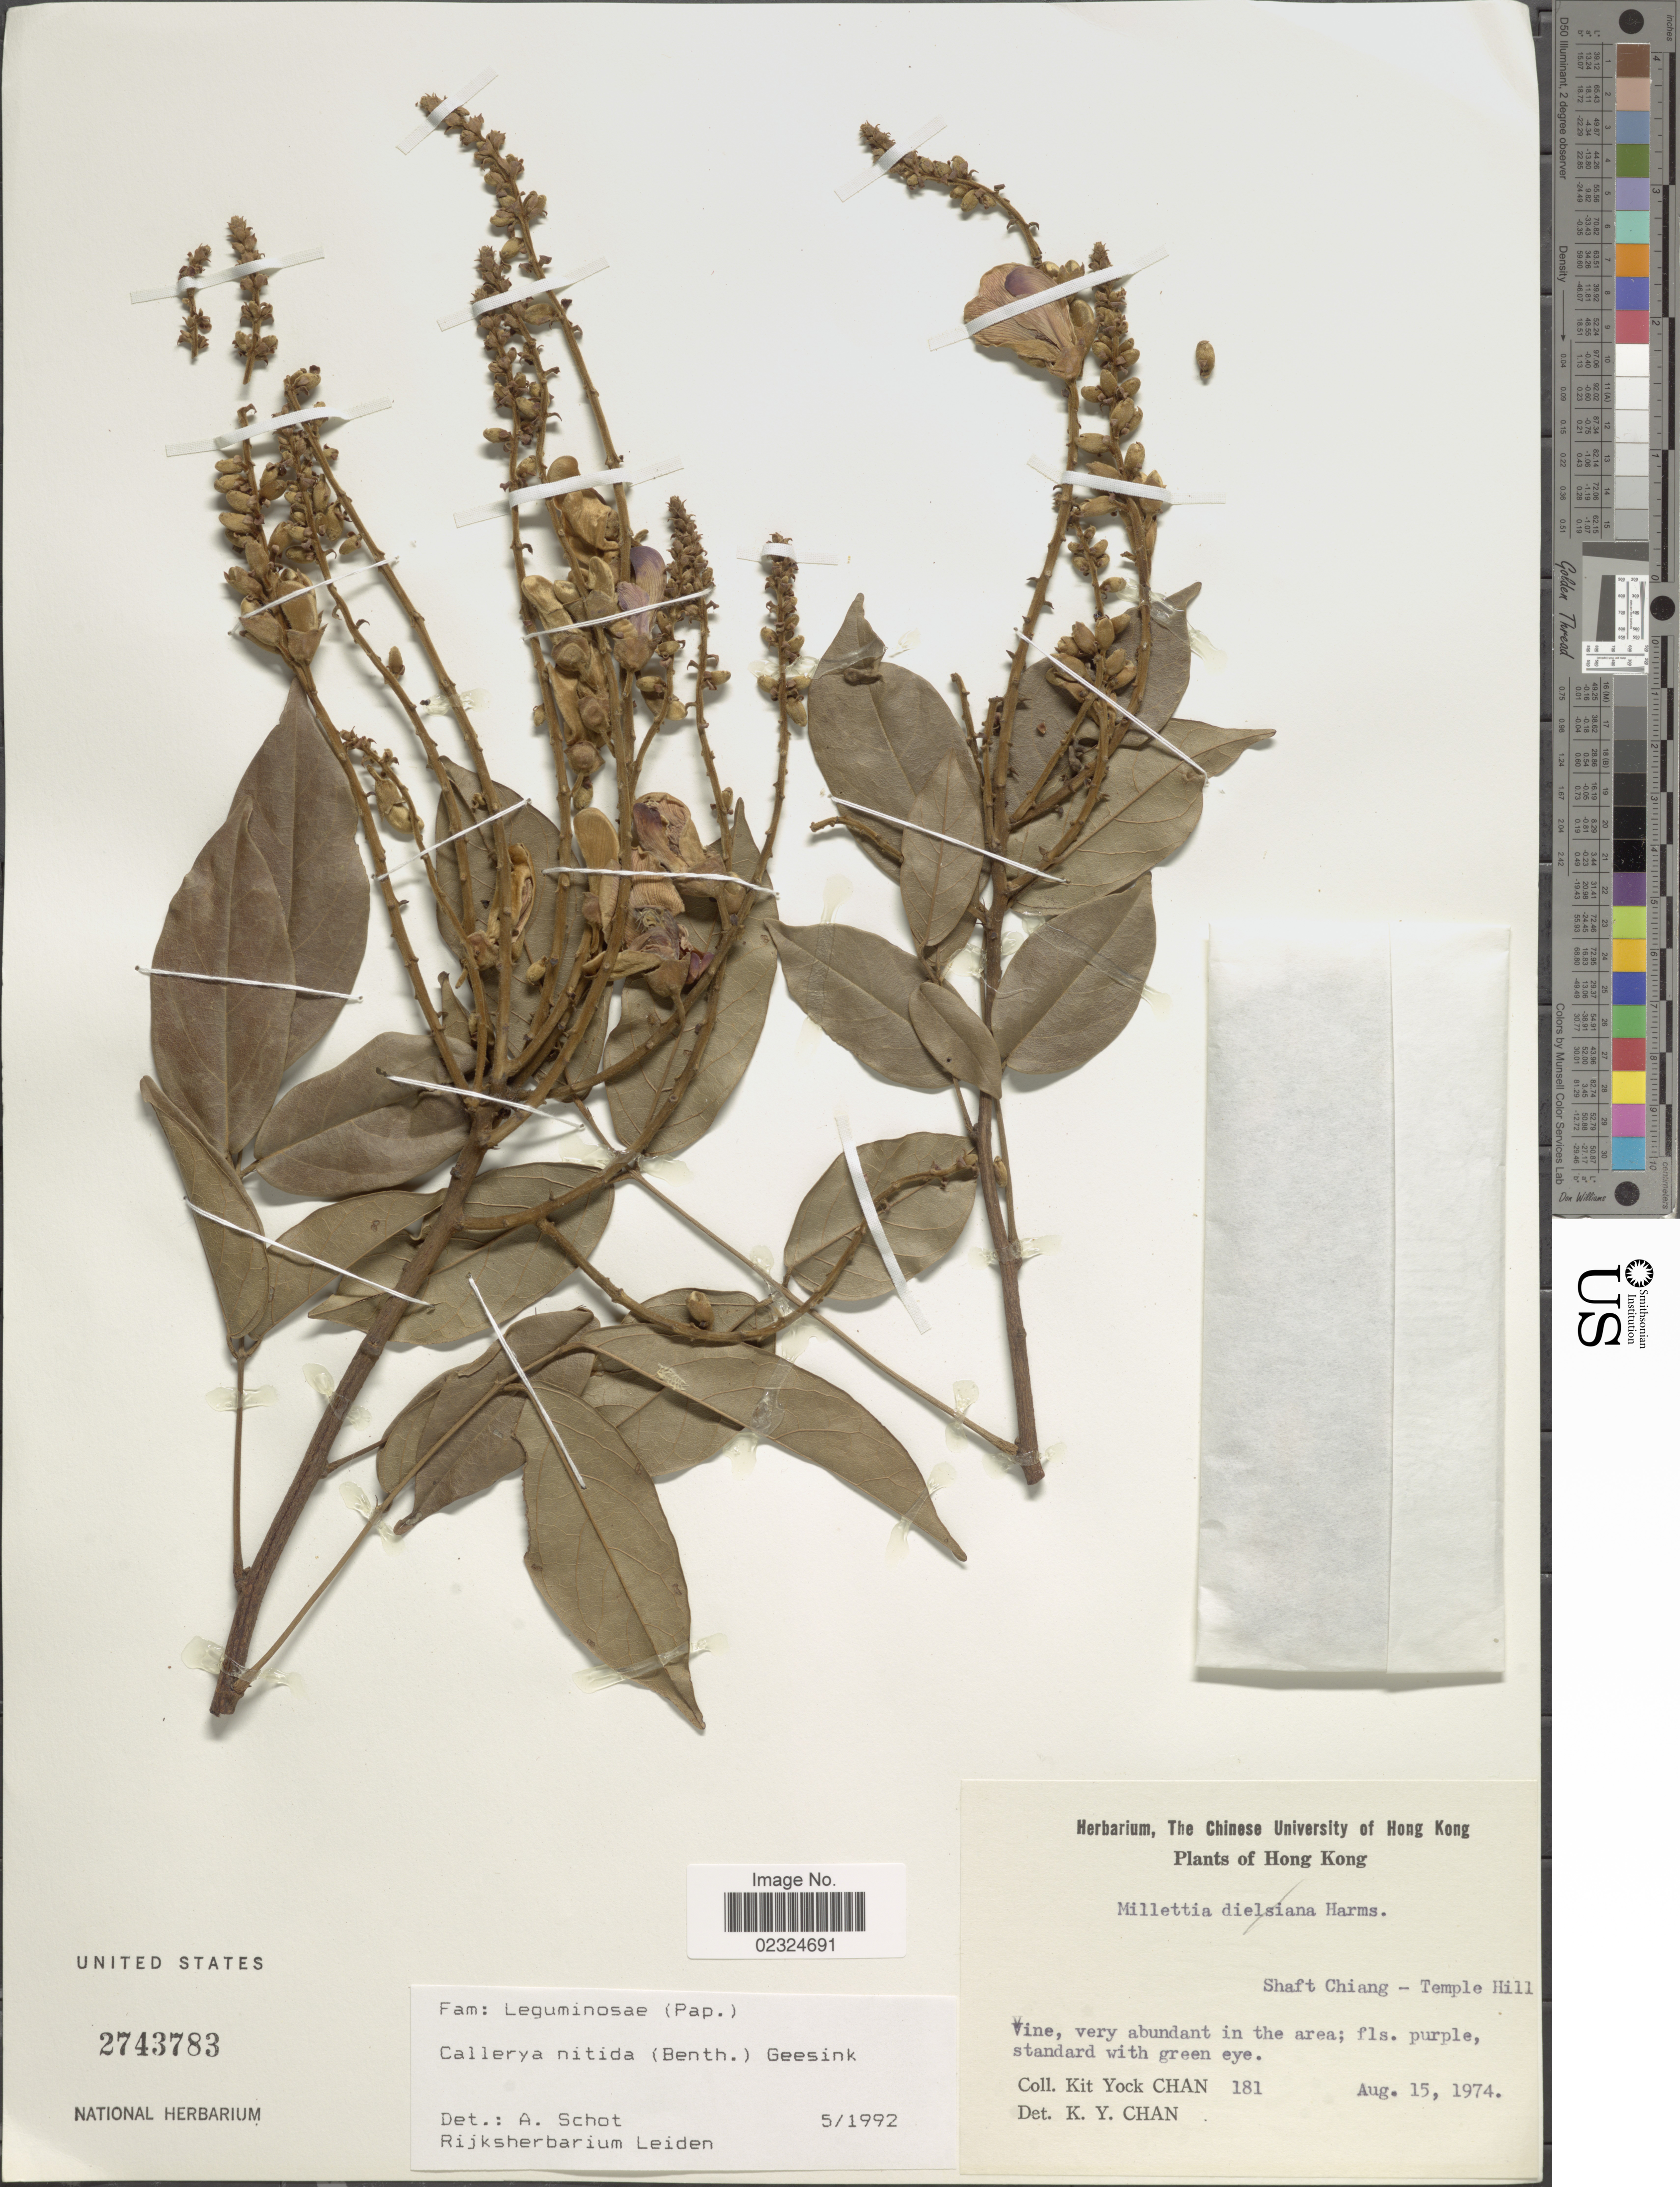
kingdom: Plantae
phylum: Tracheophyta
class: Magnoliopsida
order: Fabales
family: Fabaceae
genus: Callerya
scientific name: Callerya nitida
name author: (Benth.) R. Geesink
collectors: K. Chan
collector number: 181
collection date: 1974-08-15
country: China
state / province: Hong Kong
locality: Shaft Chiang - Temple Hill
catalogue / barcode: US 2743783